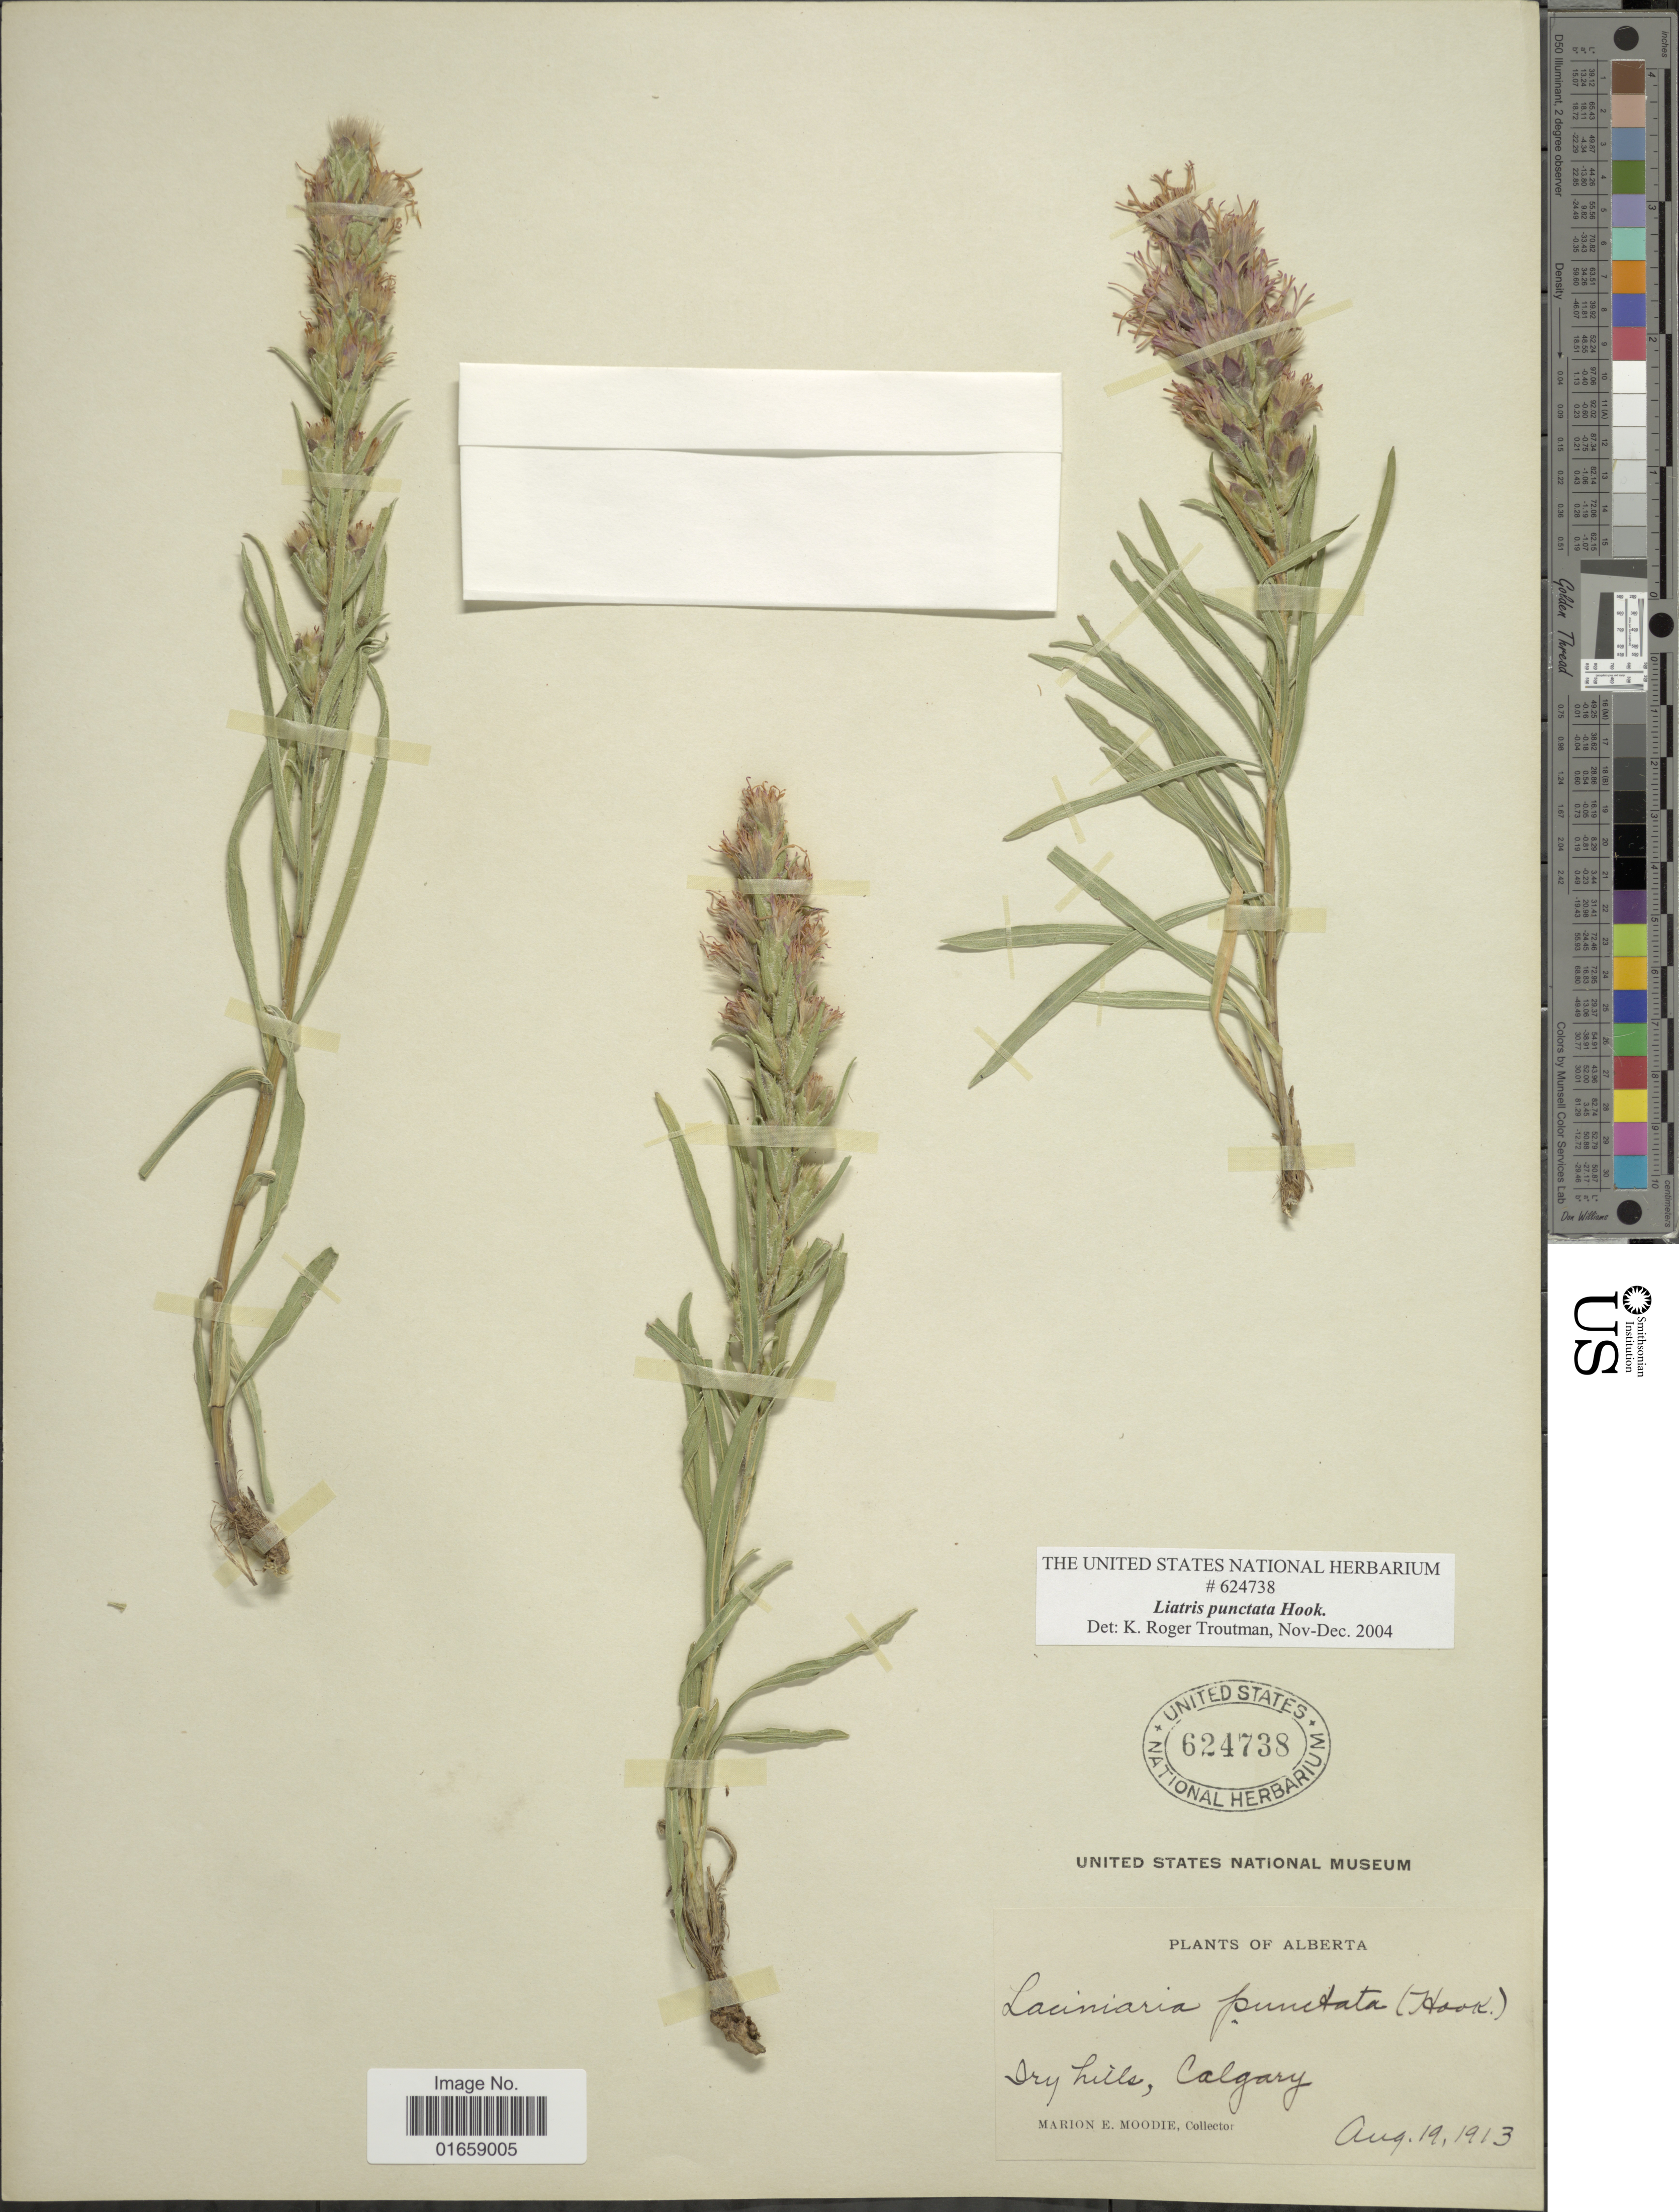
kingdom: Plantae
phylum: Tracheophyta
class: Magnoliopsida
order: Asterales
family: Asteraceae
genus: Liatris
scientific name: Liatris punctata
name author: Hook.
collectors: M. E. Moodie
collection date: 1913-08-19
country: Canada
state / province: Alberta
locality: Dry Hills, Calgary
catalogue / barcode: US 624738